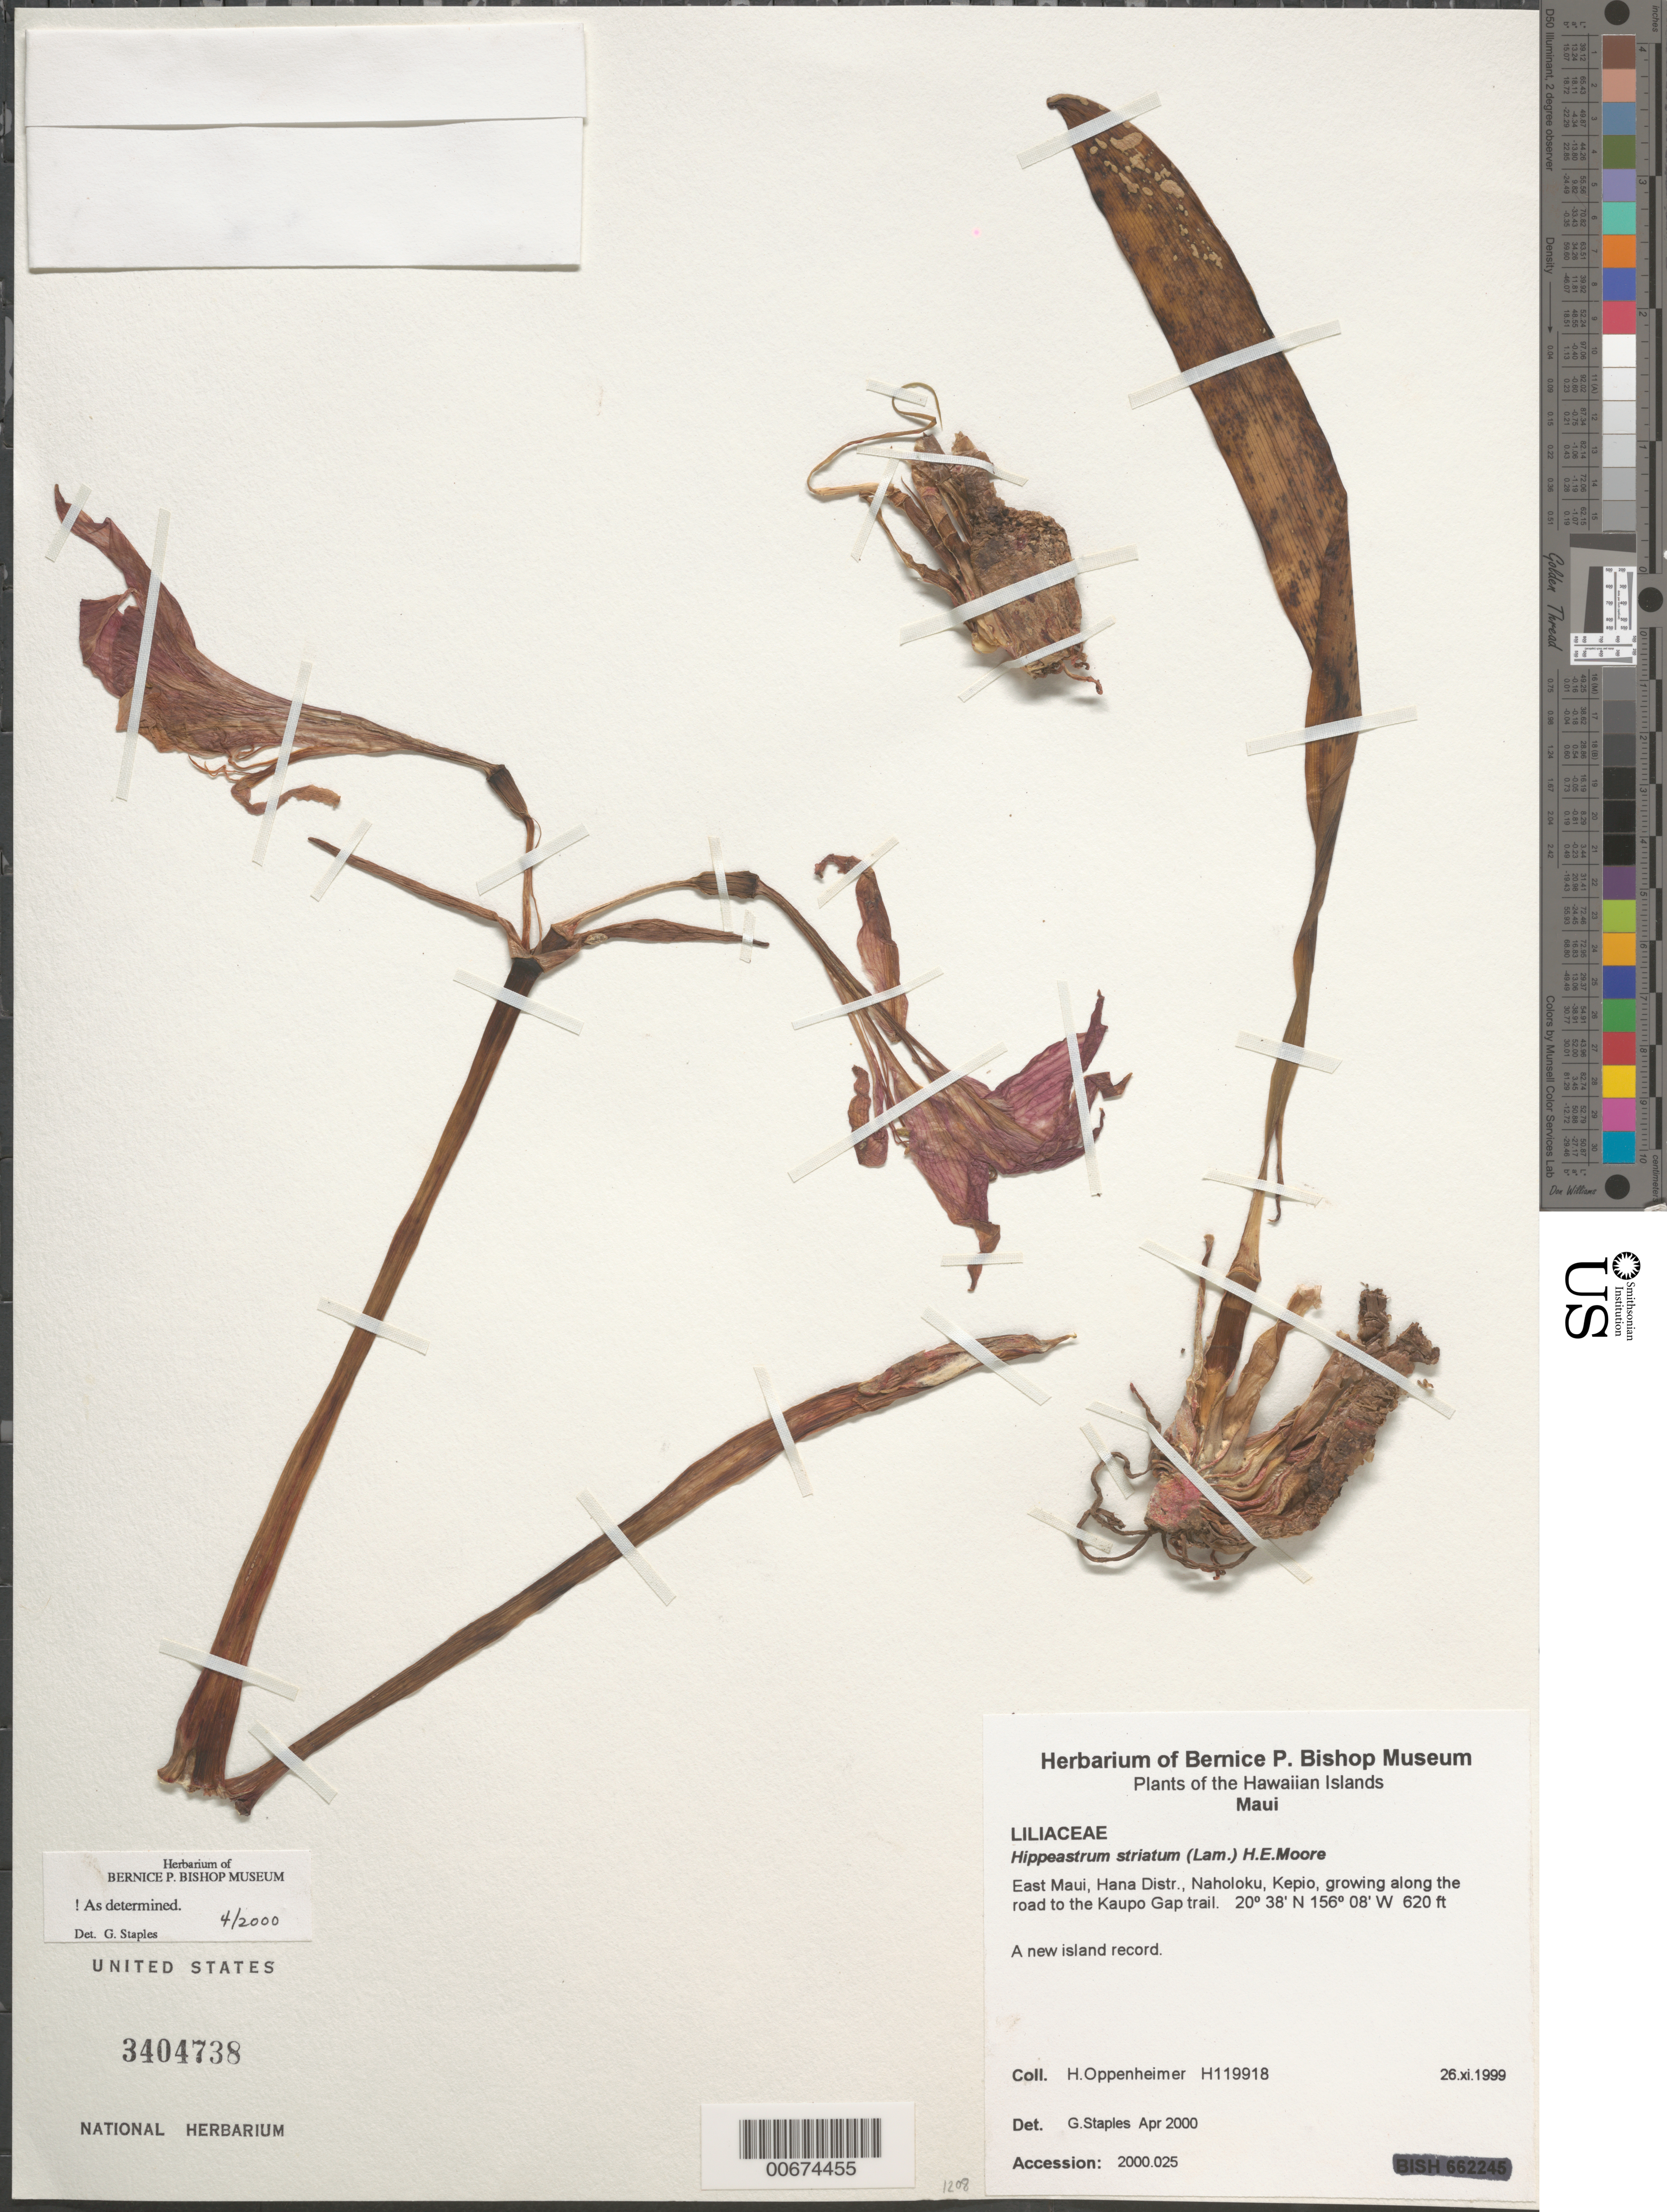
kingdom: Plantae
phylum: Tracheophyta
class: Liliopsida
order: Asparagales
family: Amaryllidaceae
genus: Hippeastrum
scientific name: Hippeastrum striatum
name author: (Lam.) H.E. Moore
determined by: Staples, G. W.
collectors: H. L. Oppenheimer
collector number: H119918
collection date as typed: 26 Nov 1999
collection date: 1999-11-26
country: United States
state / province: Hawaii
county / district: Maui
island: Maui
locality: East Maui, Hana Distr., Naholoku, Kepio, growing along the road to the Kaupo Gap trail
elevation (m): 189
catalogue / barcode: US 3404738